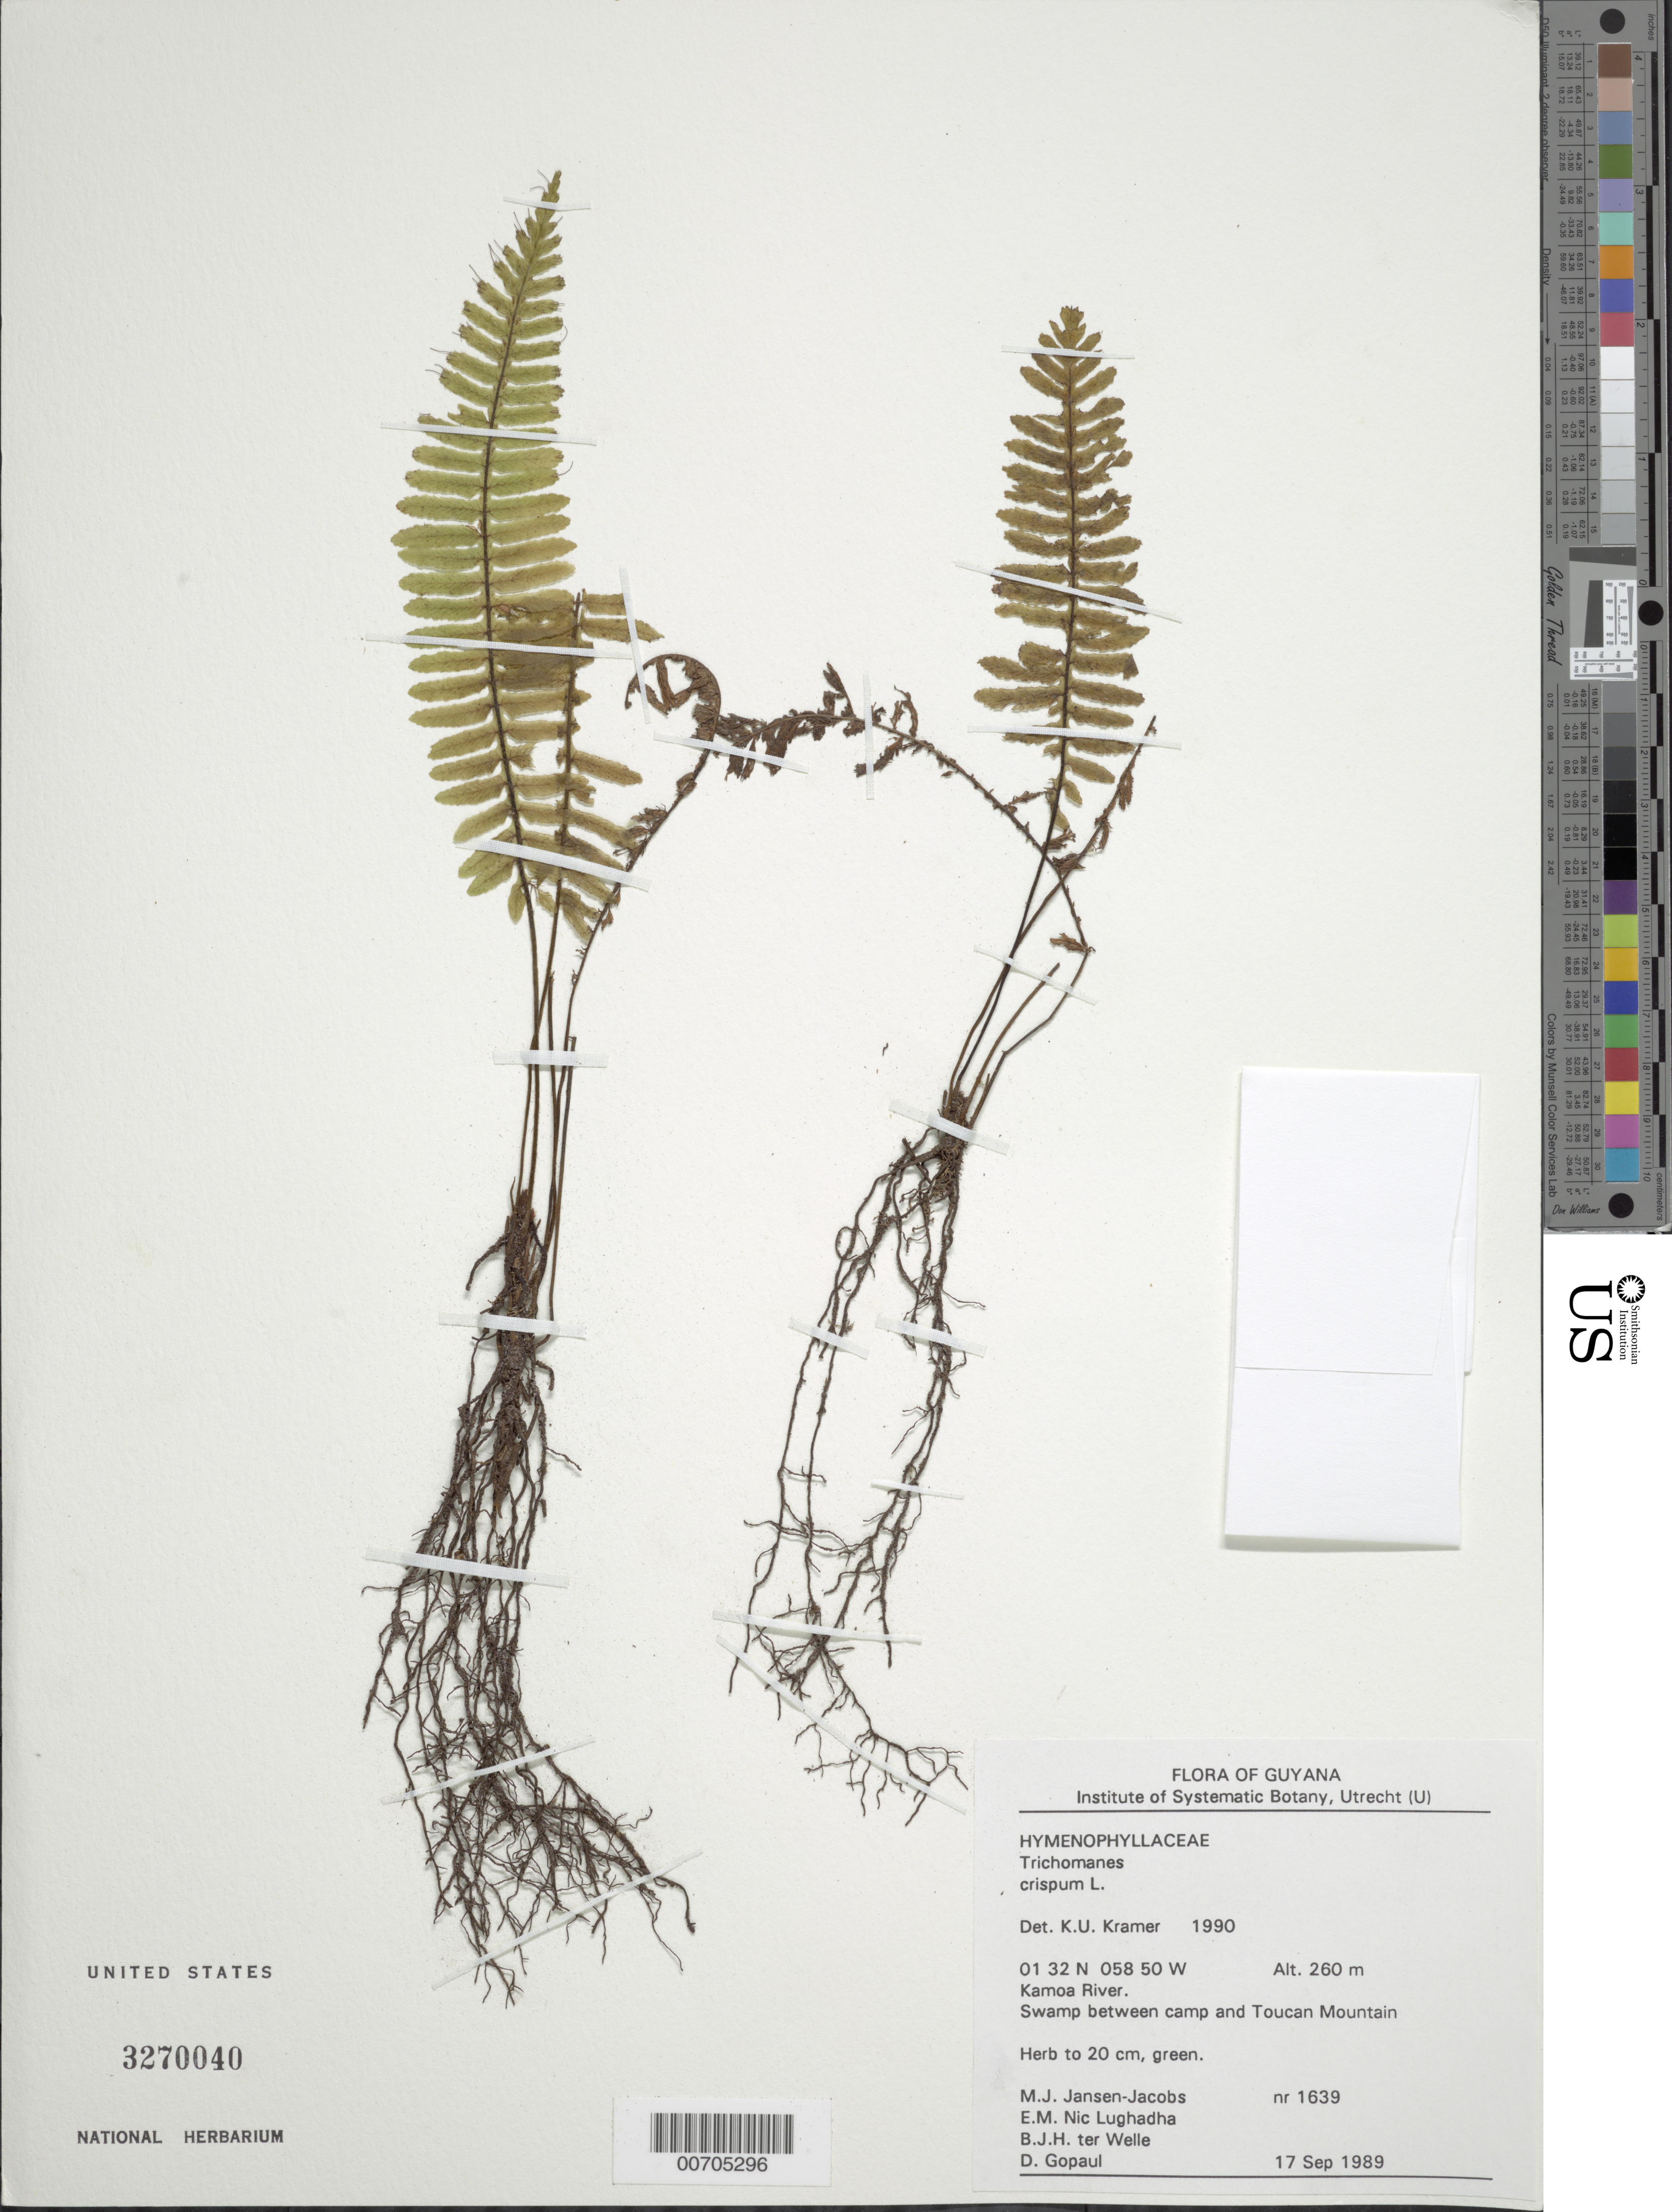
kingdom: Plantae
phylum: Tracheophyta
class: Polypodiopsida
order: Hymenophyllales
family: Hymenophyllaceae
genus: Trichomanes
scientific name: Trichomanes crispum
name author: L.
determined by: Kramer, K. U.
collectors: M. J. Jansen-Jacobs, E. Nic Lughadha, B. Welle & D. Gopaul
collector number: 1639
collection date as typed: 17-Sep-89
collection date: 1989-09-17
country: Guyana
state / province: U. Takutu-U. Essequibo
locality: Toucan Mountain, Kamoa River, betw. camp and Toucan Mt.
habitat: Swamp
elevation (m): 260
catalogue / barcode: US 3270040